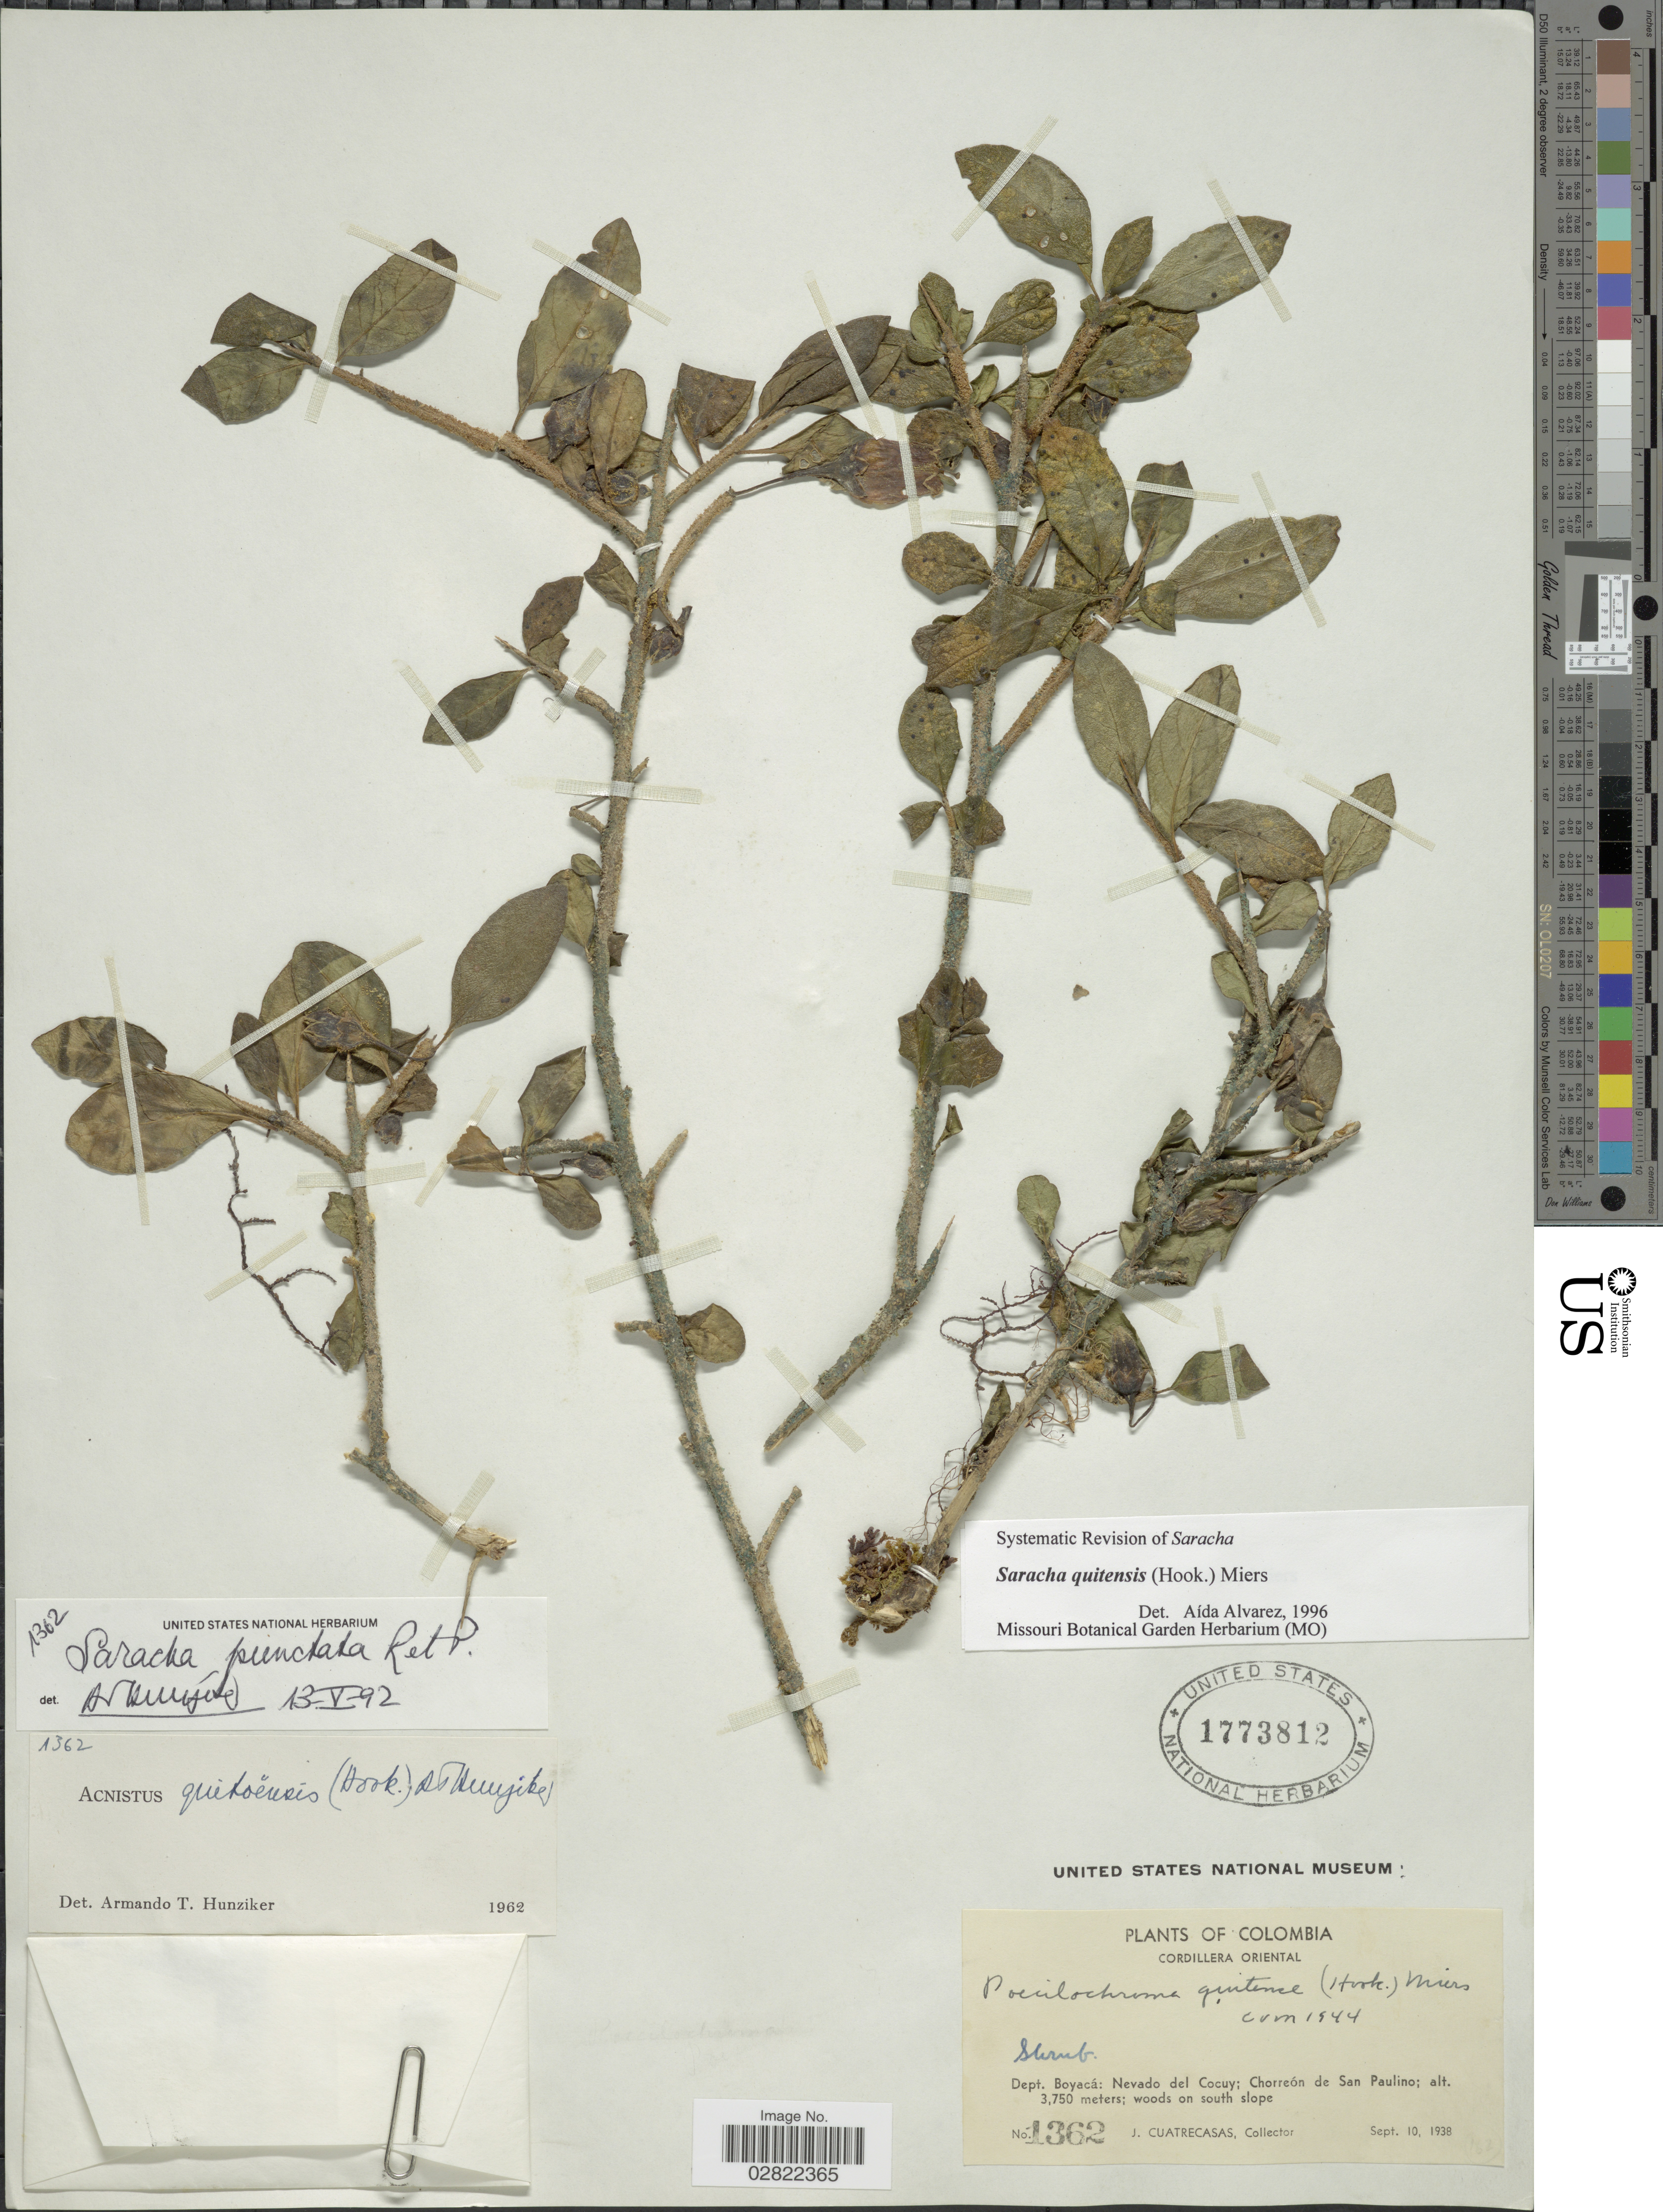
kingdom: Plantae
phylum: Tracheophyta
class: Magnoliopsida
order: Solanales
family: Solanaceae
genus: Saracha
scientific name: Saracha quitensis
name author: (Hook.) Miers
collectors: J. Cuatrecasas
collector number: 1362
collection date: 1938-09-10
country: Colombia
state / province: Boyacá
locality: Cordillera Oriental, Dept. Boyacá: Nevado del Cocuy; Chorreón de San Paulino, woods on south slope.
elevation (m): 3750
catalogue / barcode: US 1773812